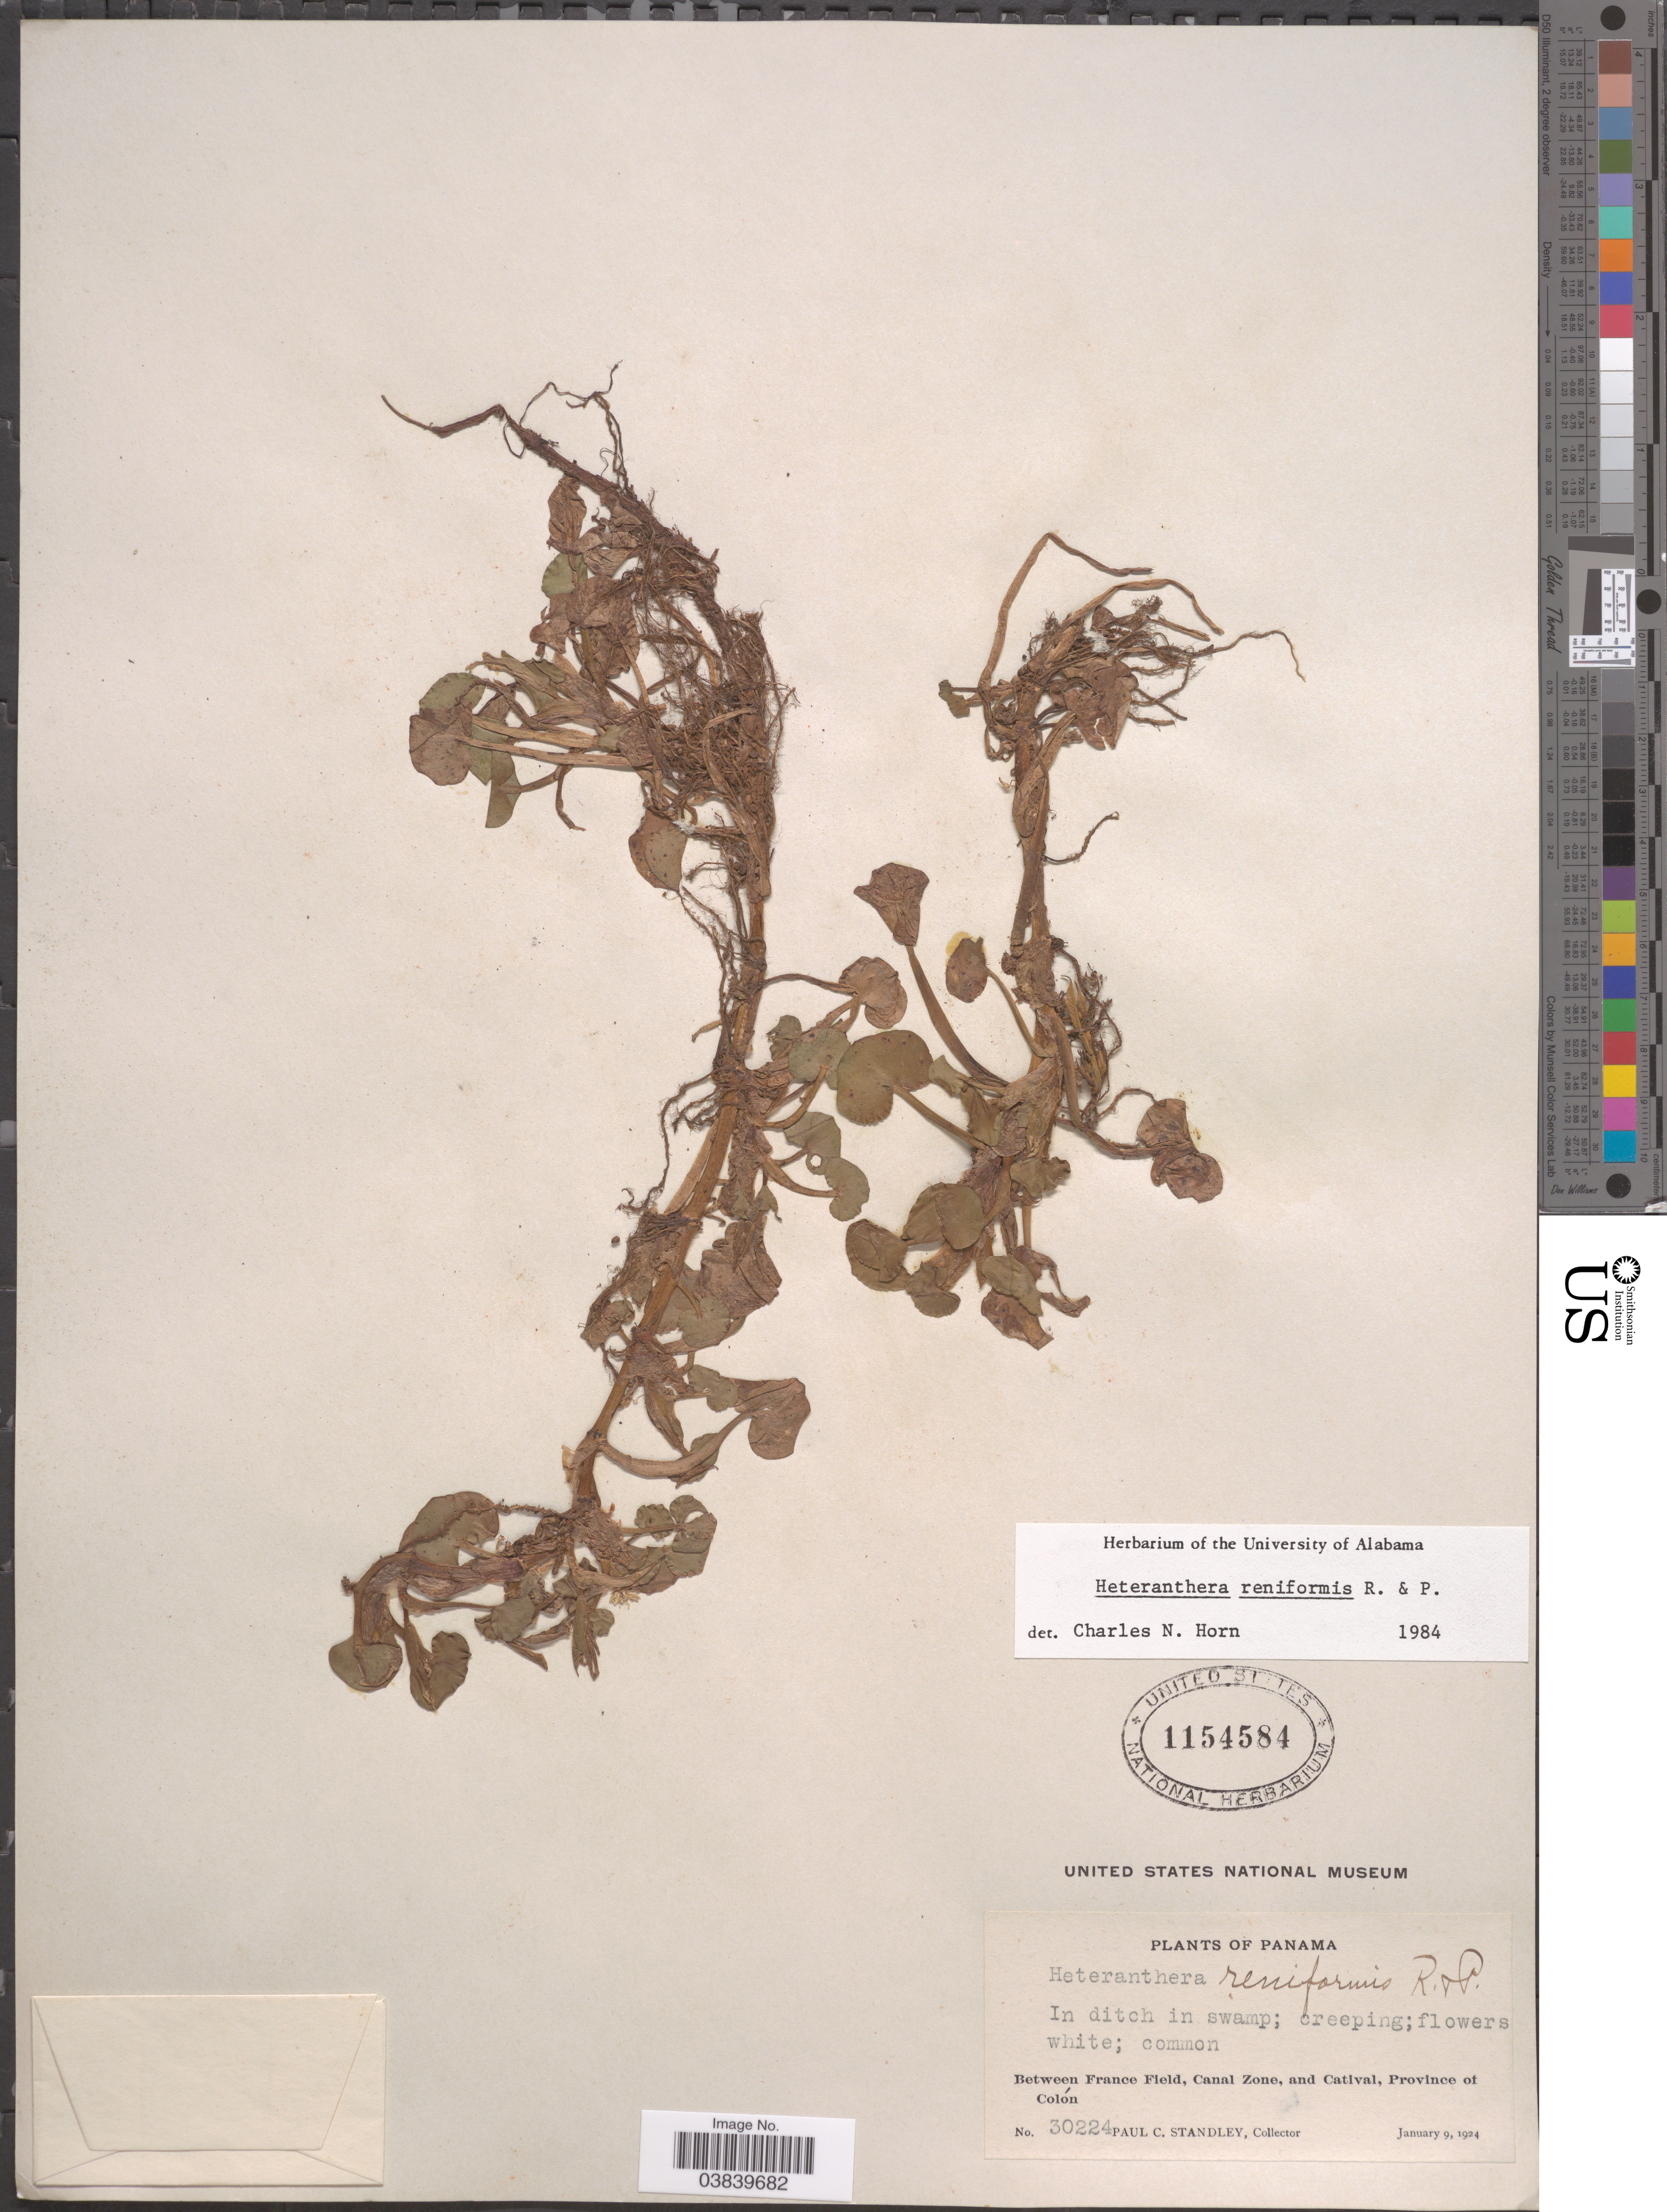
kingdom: Plantae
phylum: Tracheophyta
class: Liliopsida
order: Commelinales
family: Pontederiaceae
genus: Heteranthera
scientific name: Heteranthera reniformis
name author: Ruiz & Pav.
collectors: P. C. Standley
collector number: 30224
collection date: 1924-01-09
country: Panama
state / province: Colón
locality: Between France Field, Canal Zone, and Catival.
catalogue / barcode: US 1154584